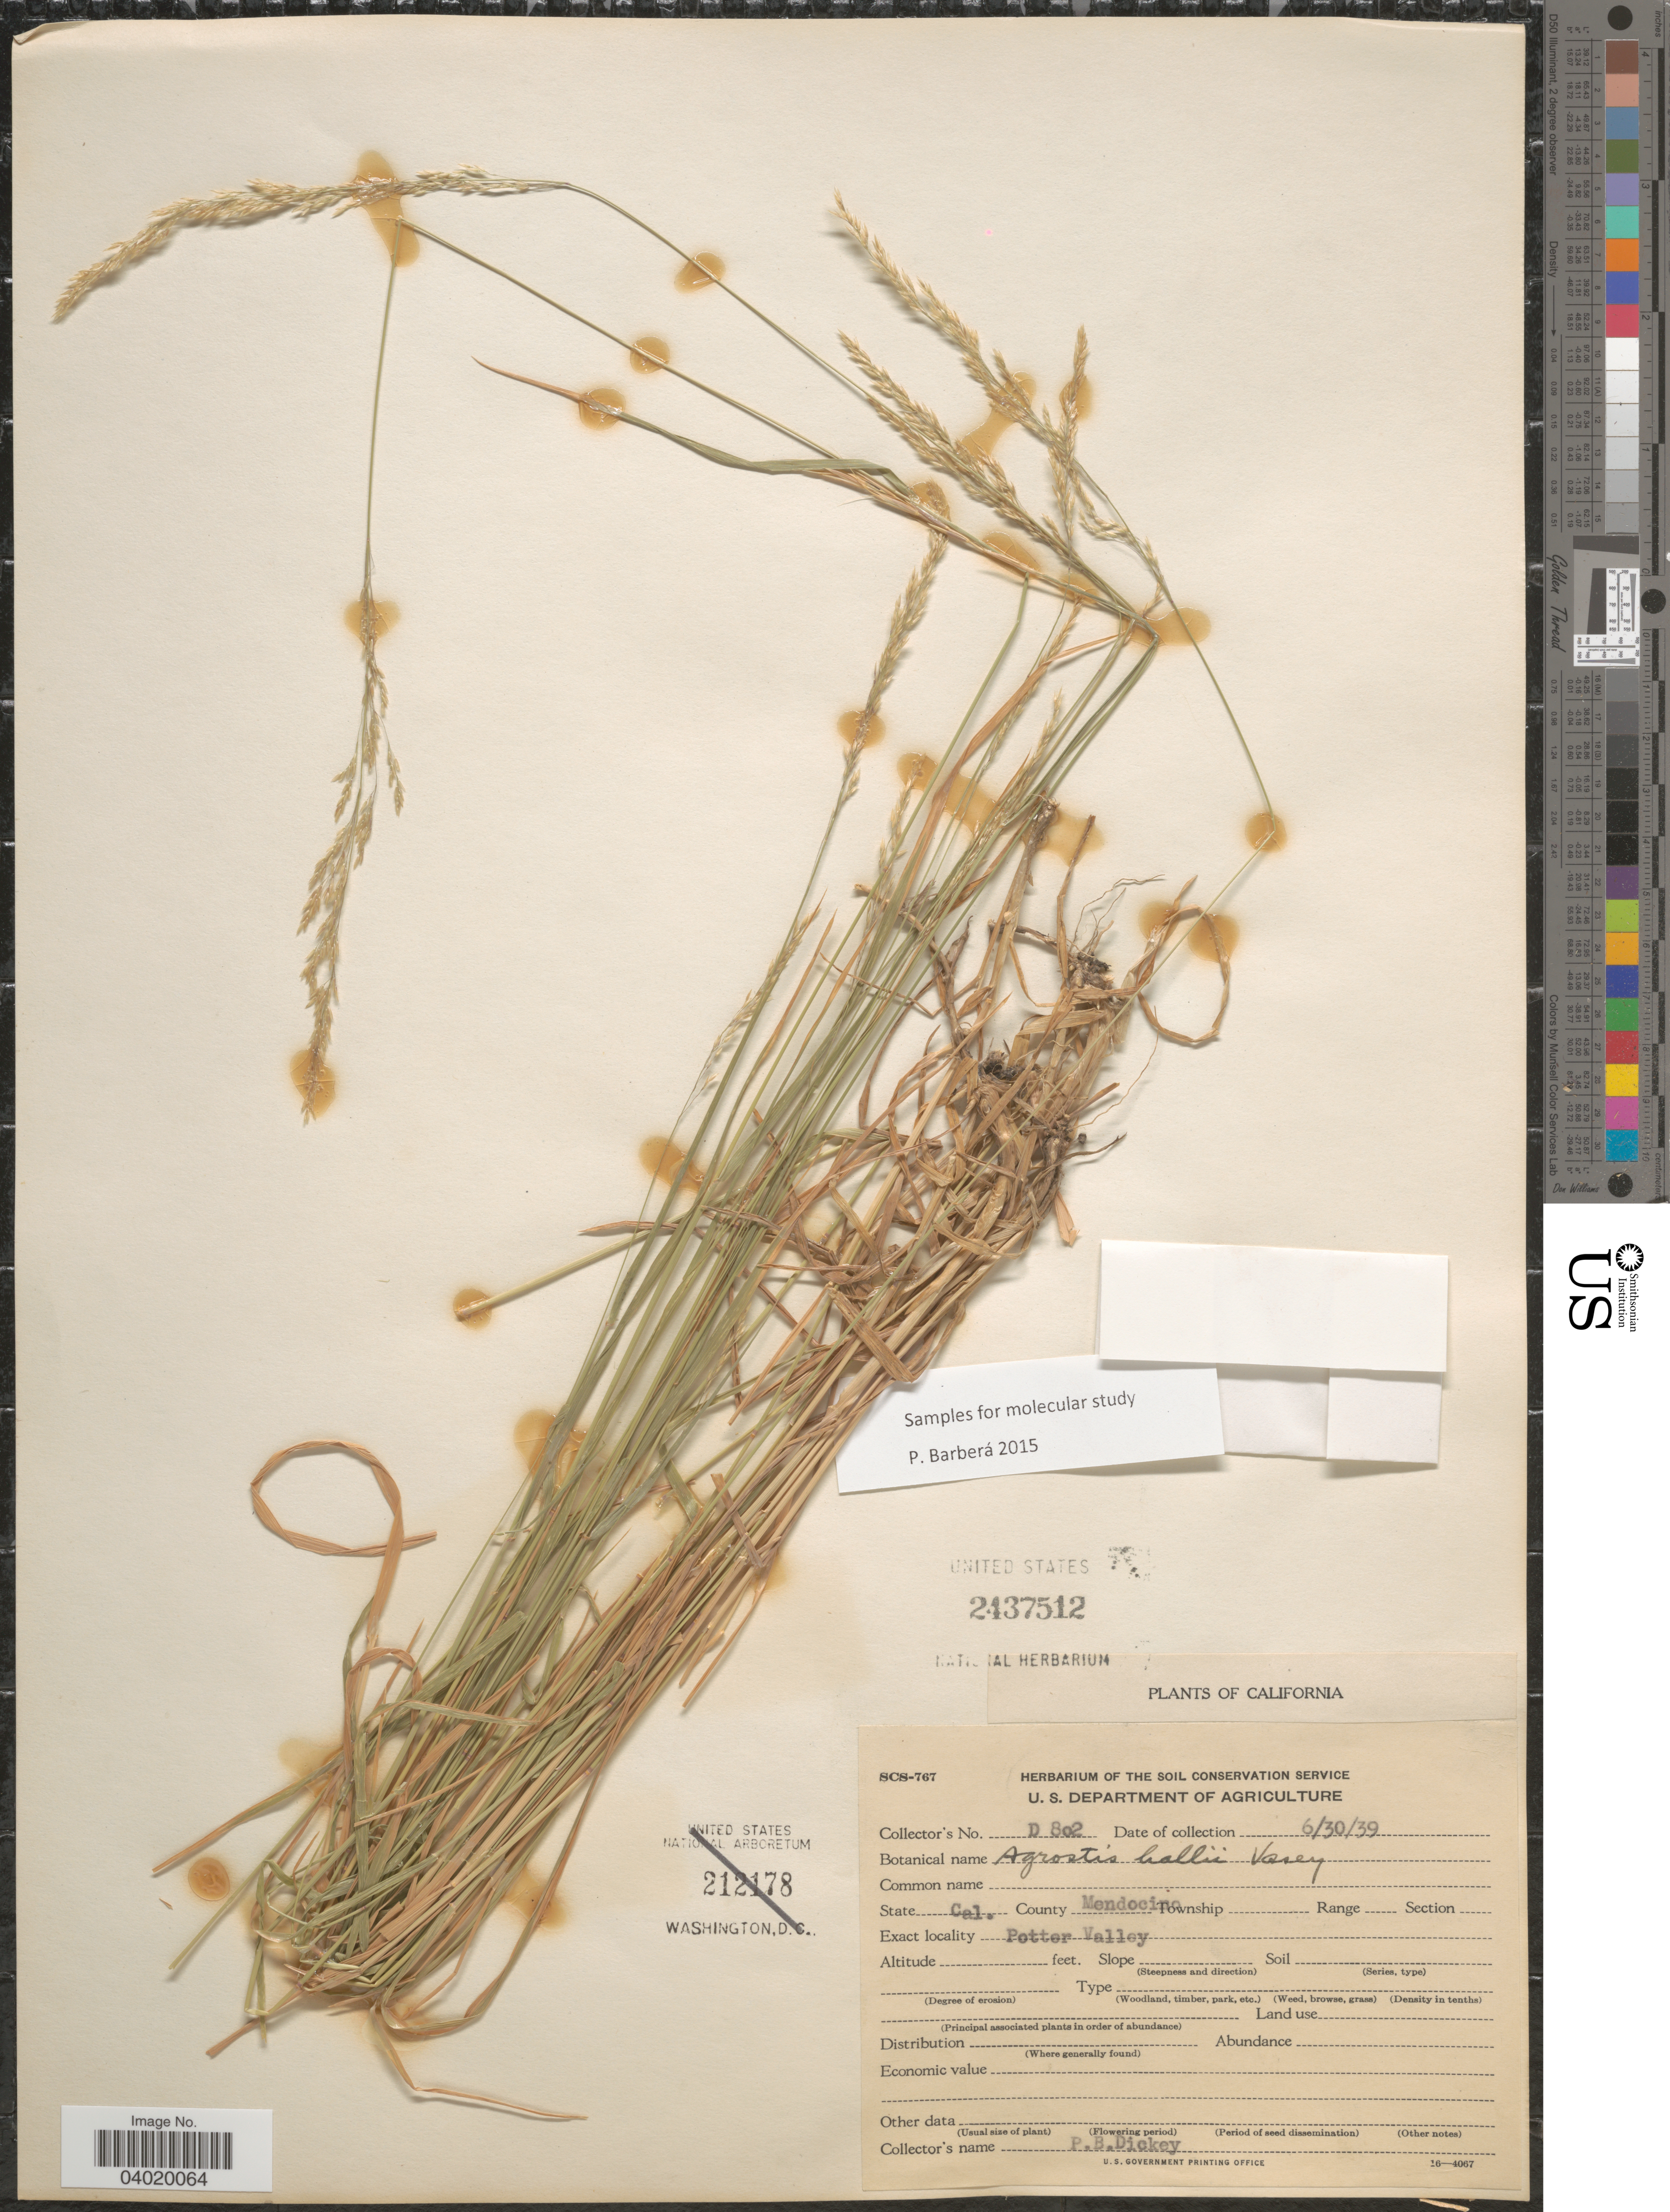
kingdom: Plantae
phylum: Tracheophyta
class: Liliopsida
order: Poales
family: Poaceae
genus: Agrostis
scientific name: Agrostis hallii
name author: Vasey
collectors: P. Dickey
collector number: D802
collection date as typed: Transcribed d/m/y: 30/6/39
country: United States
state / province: California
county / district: Mendocino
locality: County Mendocino. Potter Valley.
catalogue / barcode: US 2437512